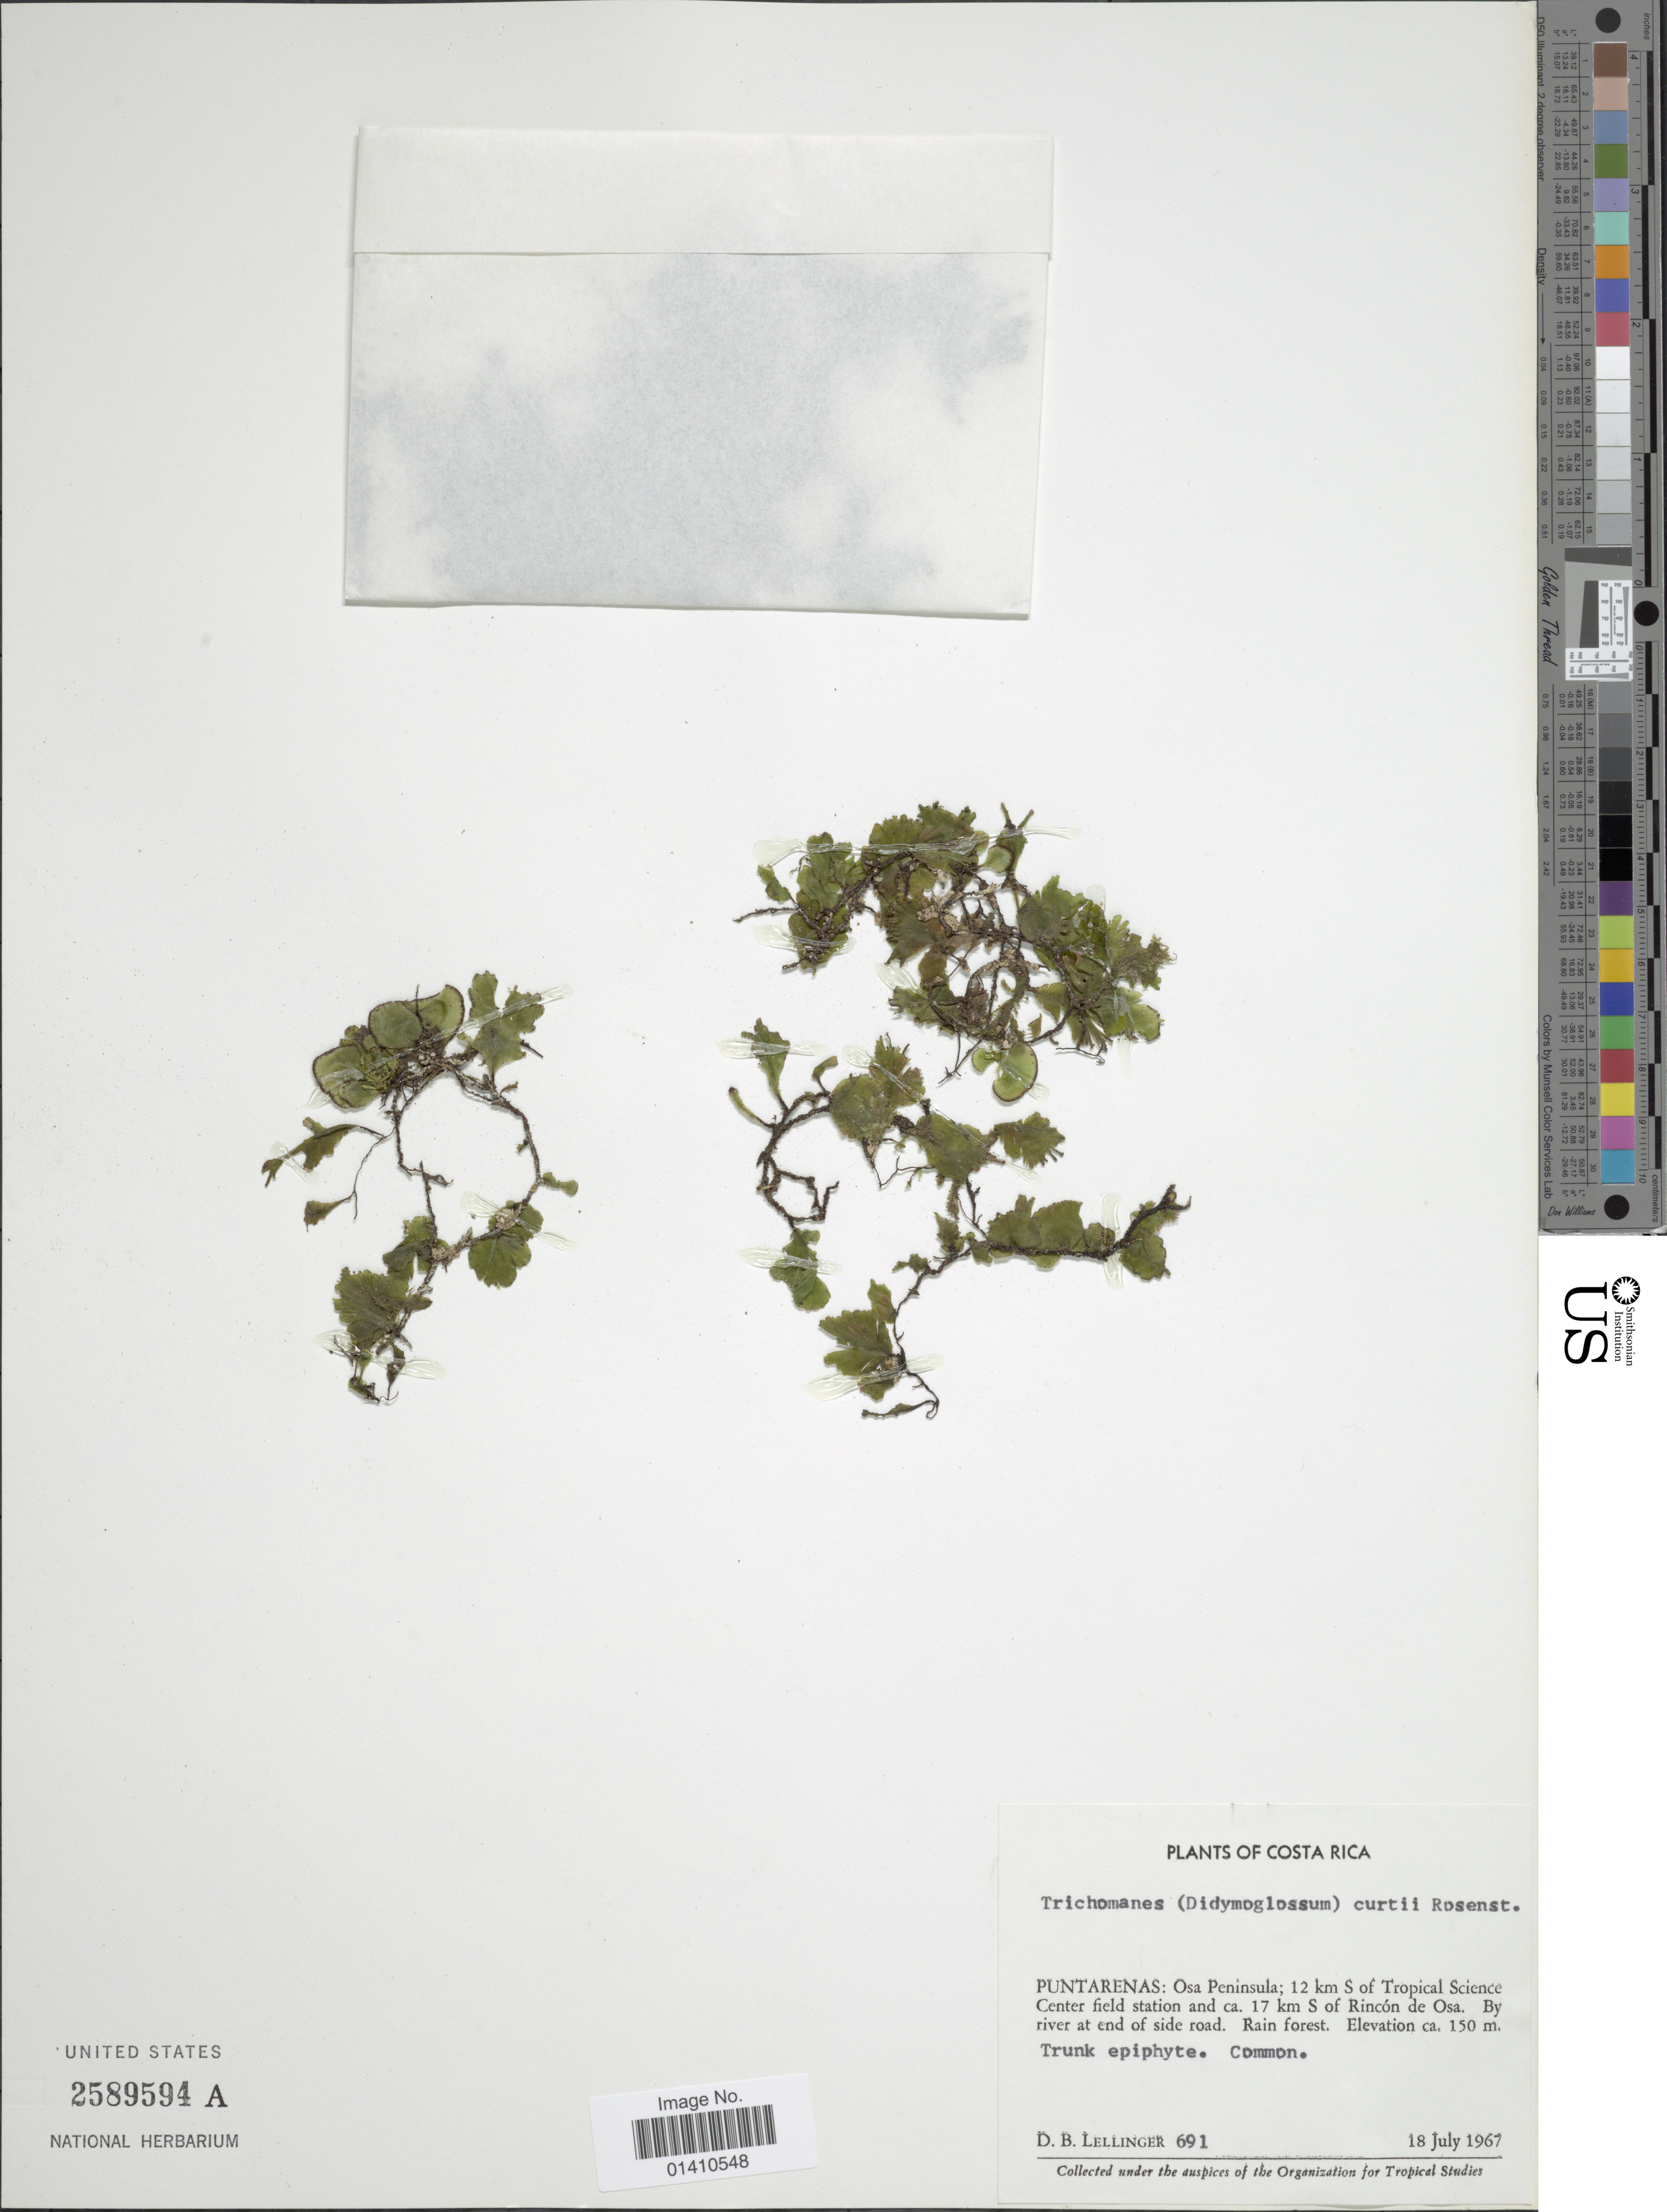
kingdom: Plantae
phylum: Tracheophyta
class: Polypodiopsida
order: Hymenophyllales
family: Hymenophyllaceae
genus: Didymoglossum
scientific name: Didymoglossum curtii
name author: (Rosenst.) Pic. Serm.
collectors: D. B. Lellinger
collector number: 691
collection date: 1967-07-18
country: Costa Rica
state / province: Puntarenas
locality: Osa Peninsula; 12 km S of Tropical Science Center field station and 17 km S of Rincon de Osa. By river at end of side road, Rain forest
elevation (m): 150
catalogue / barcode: US 2589594A